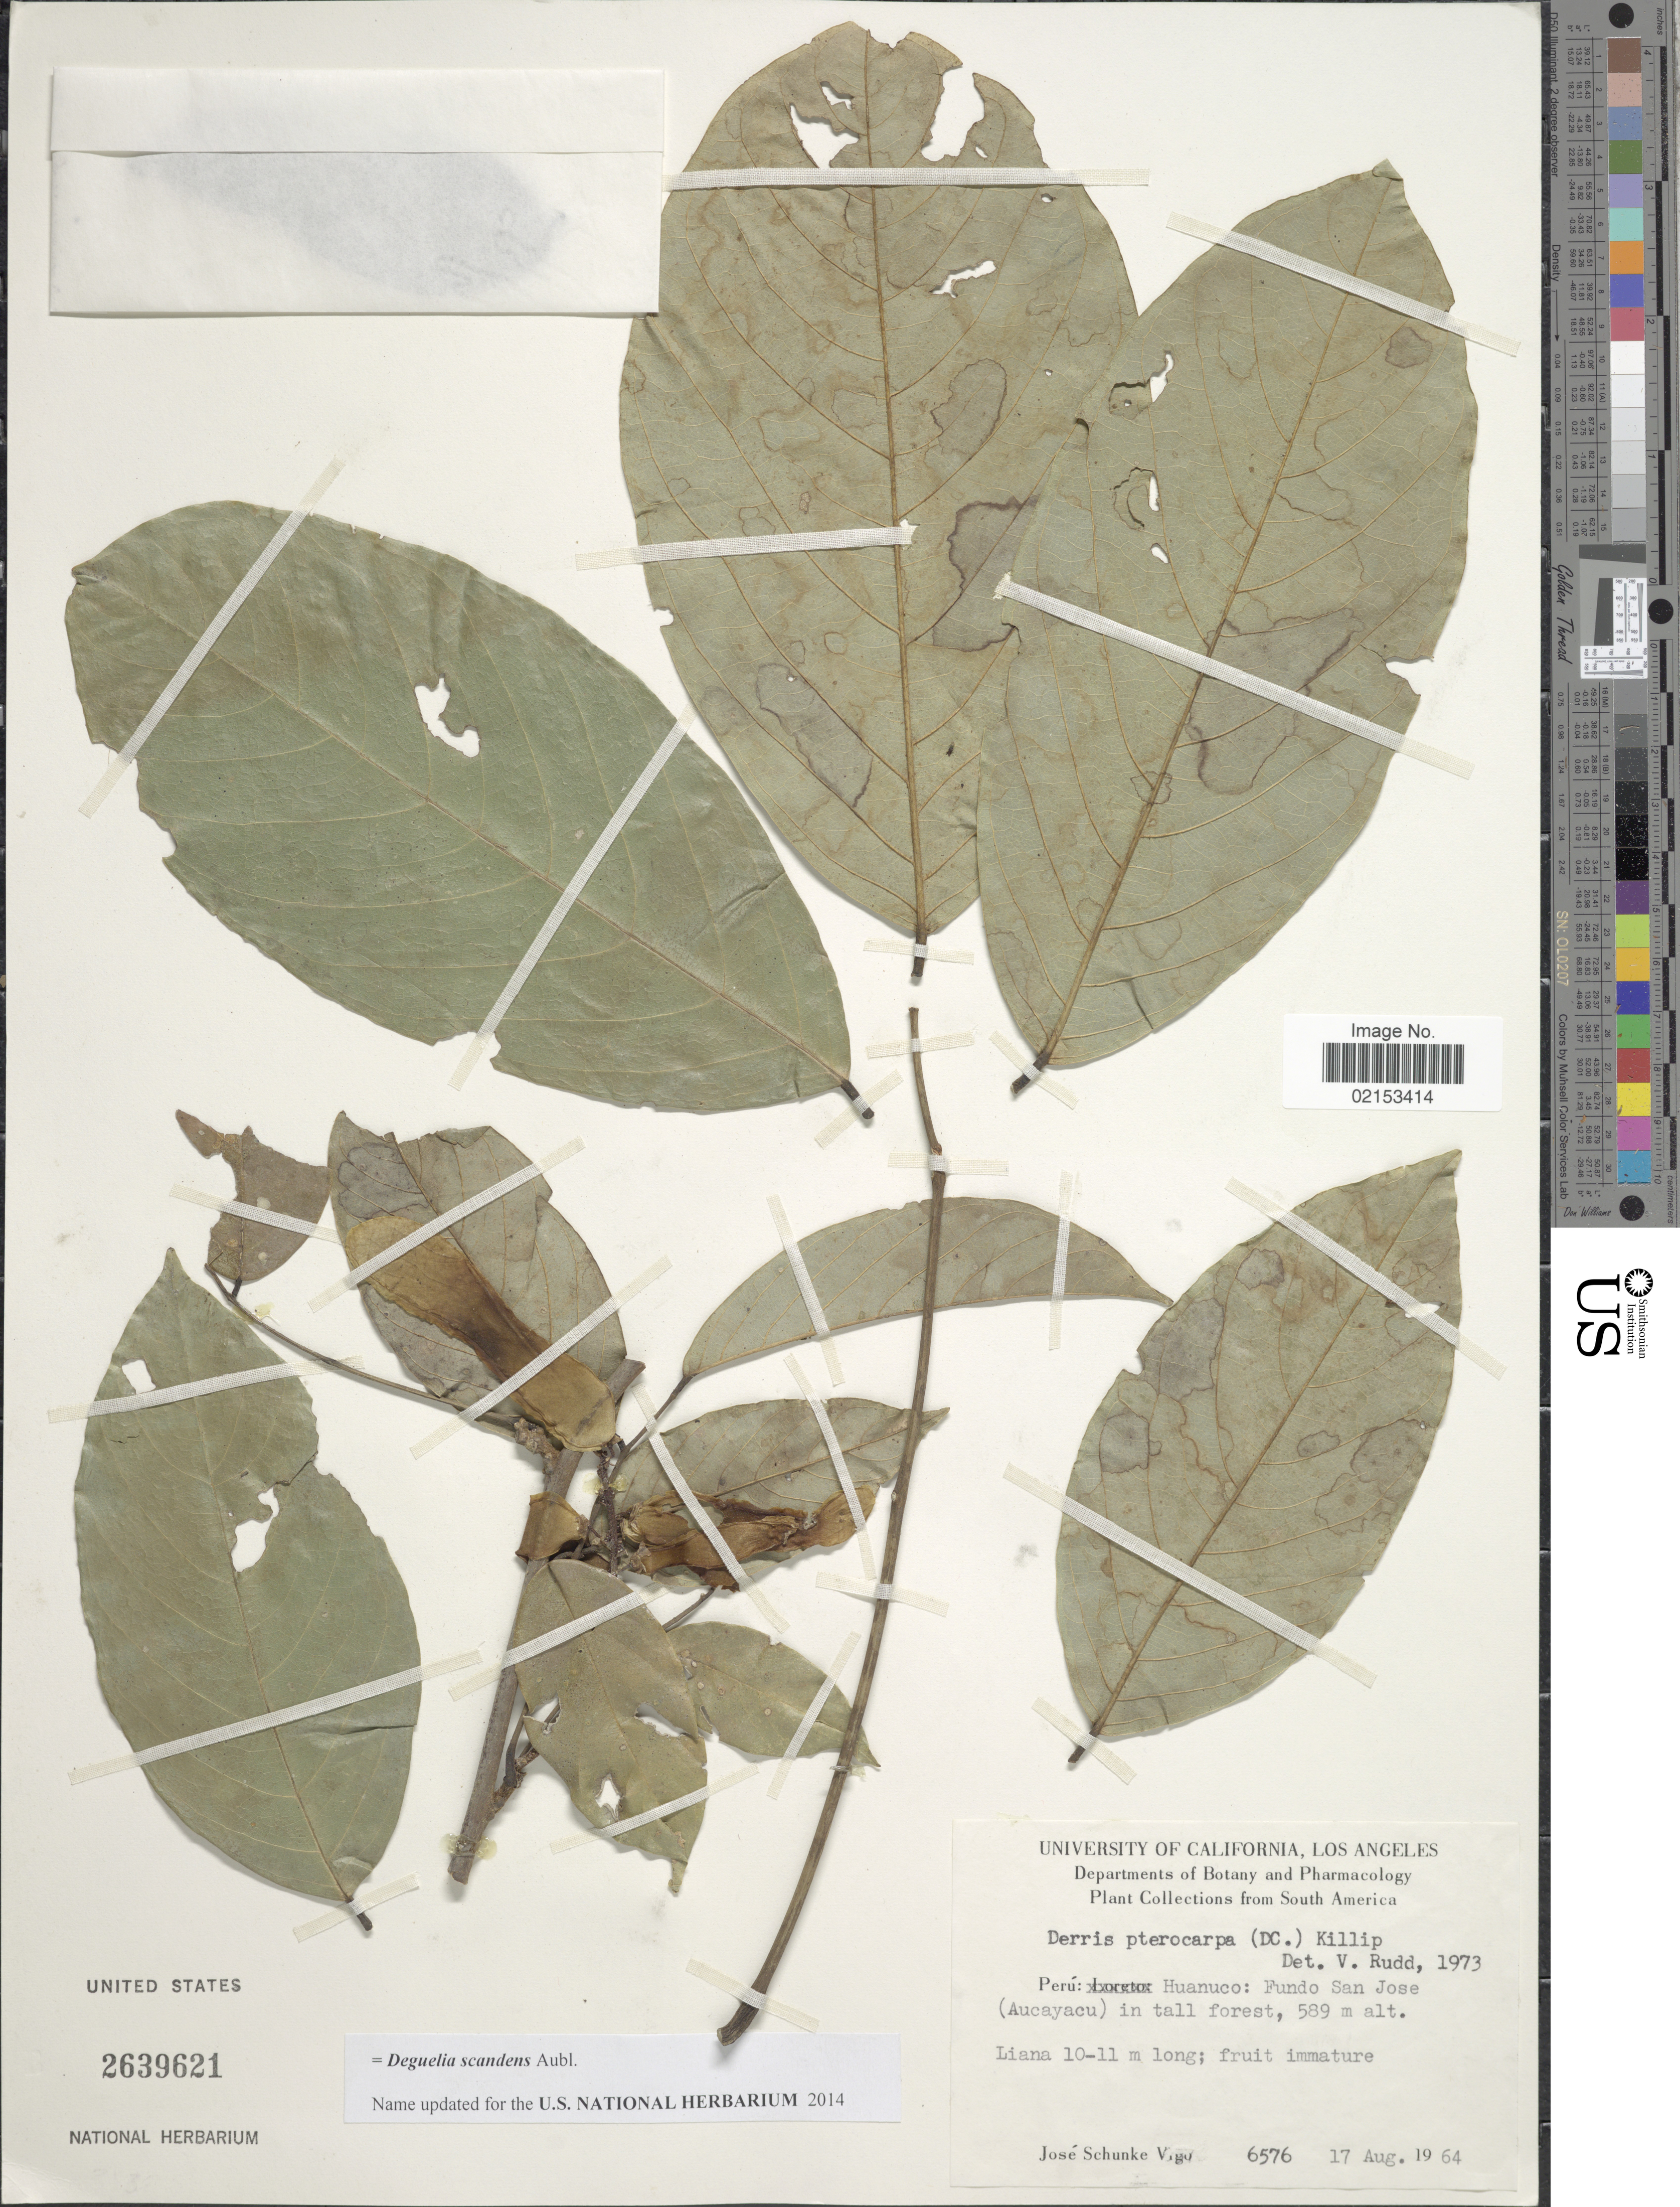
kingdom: Plantae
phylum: Tracheophyta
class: Magnoliopsida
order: Fabales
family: Fabaceae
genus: Deguelia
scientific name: Deguelia scandens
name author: Aubl.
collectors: J. Schunke Vigo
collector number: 6576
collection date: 1964-08-17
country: Peru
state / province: Huánuco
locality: Fundo San Jose (Aucayacu)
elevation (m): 589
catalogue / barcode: US 2639621